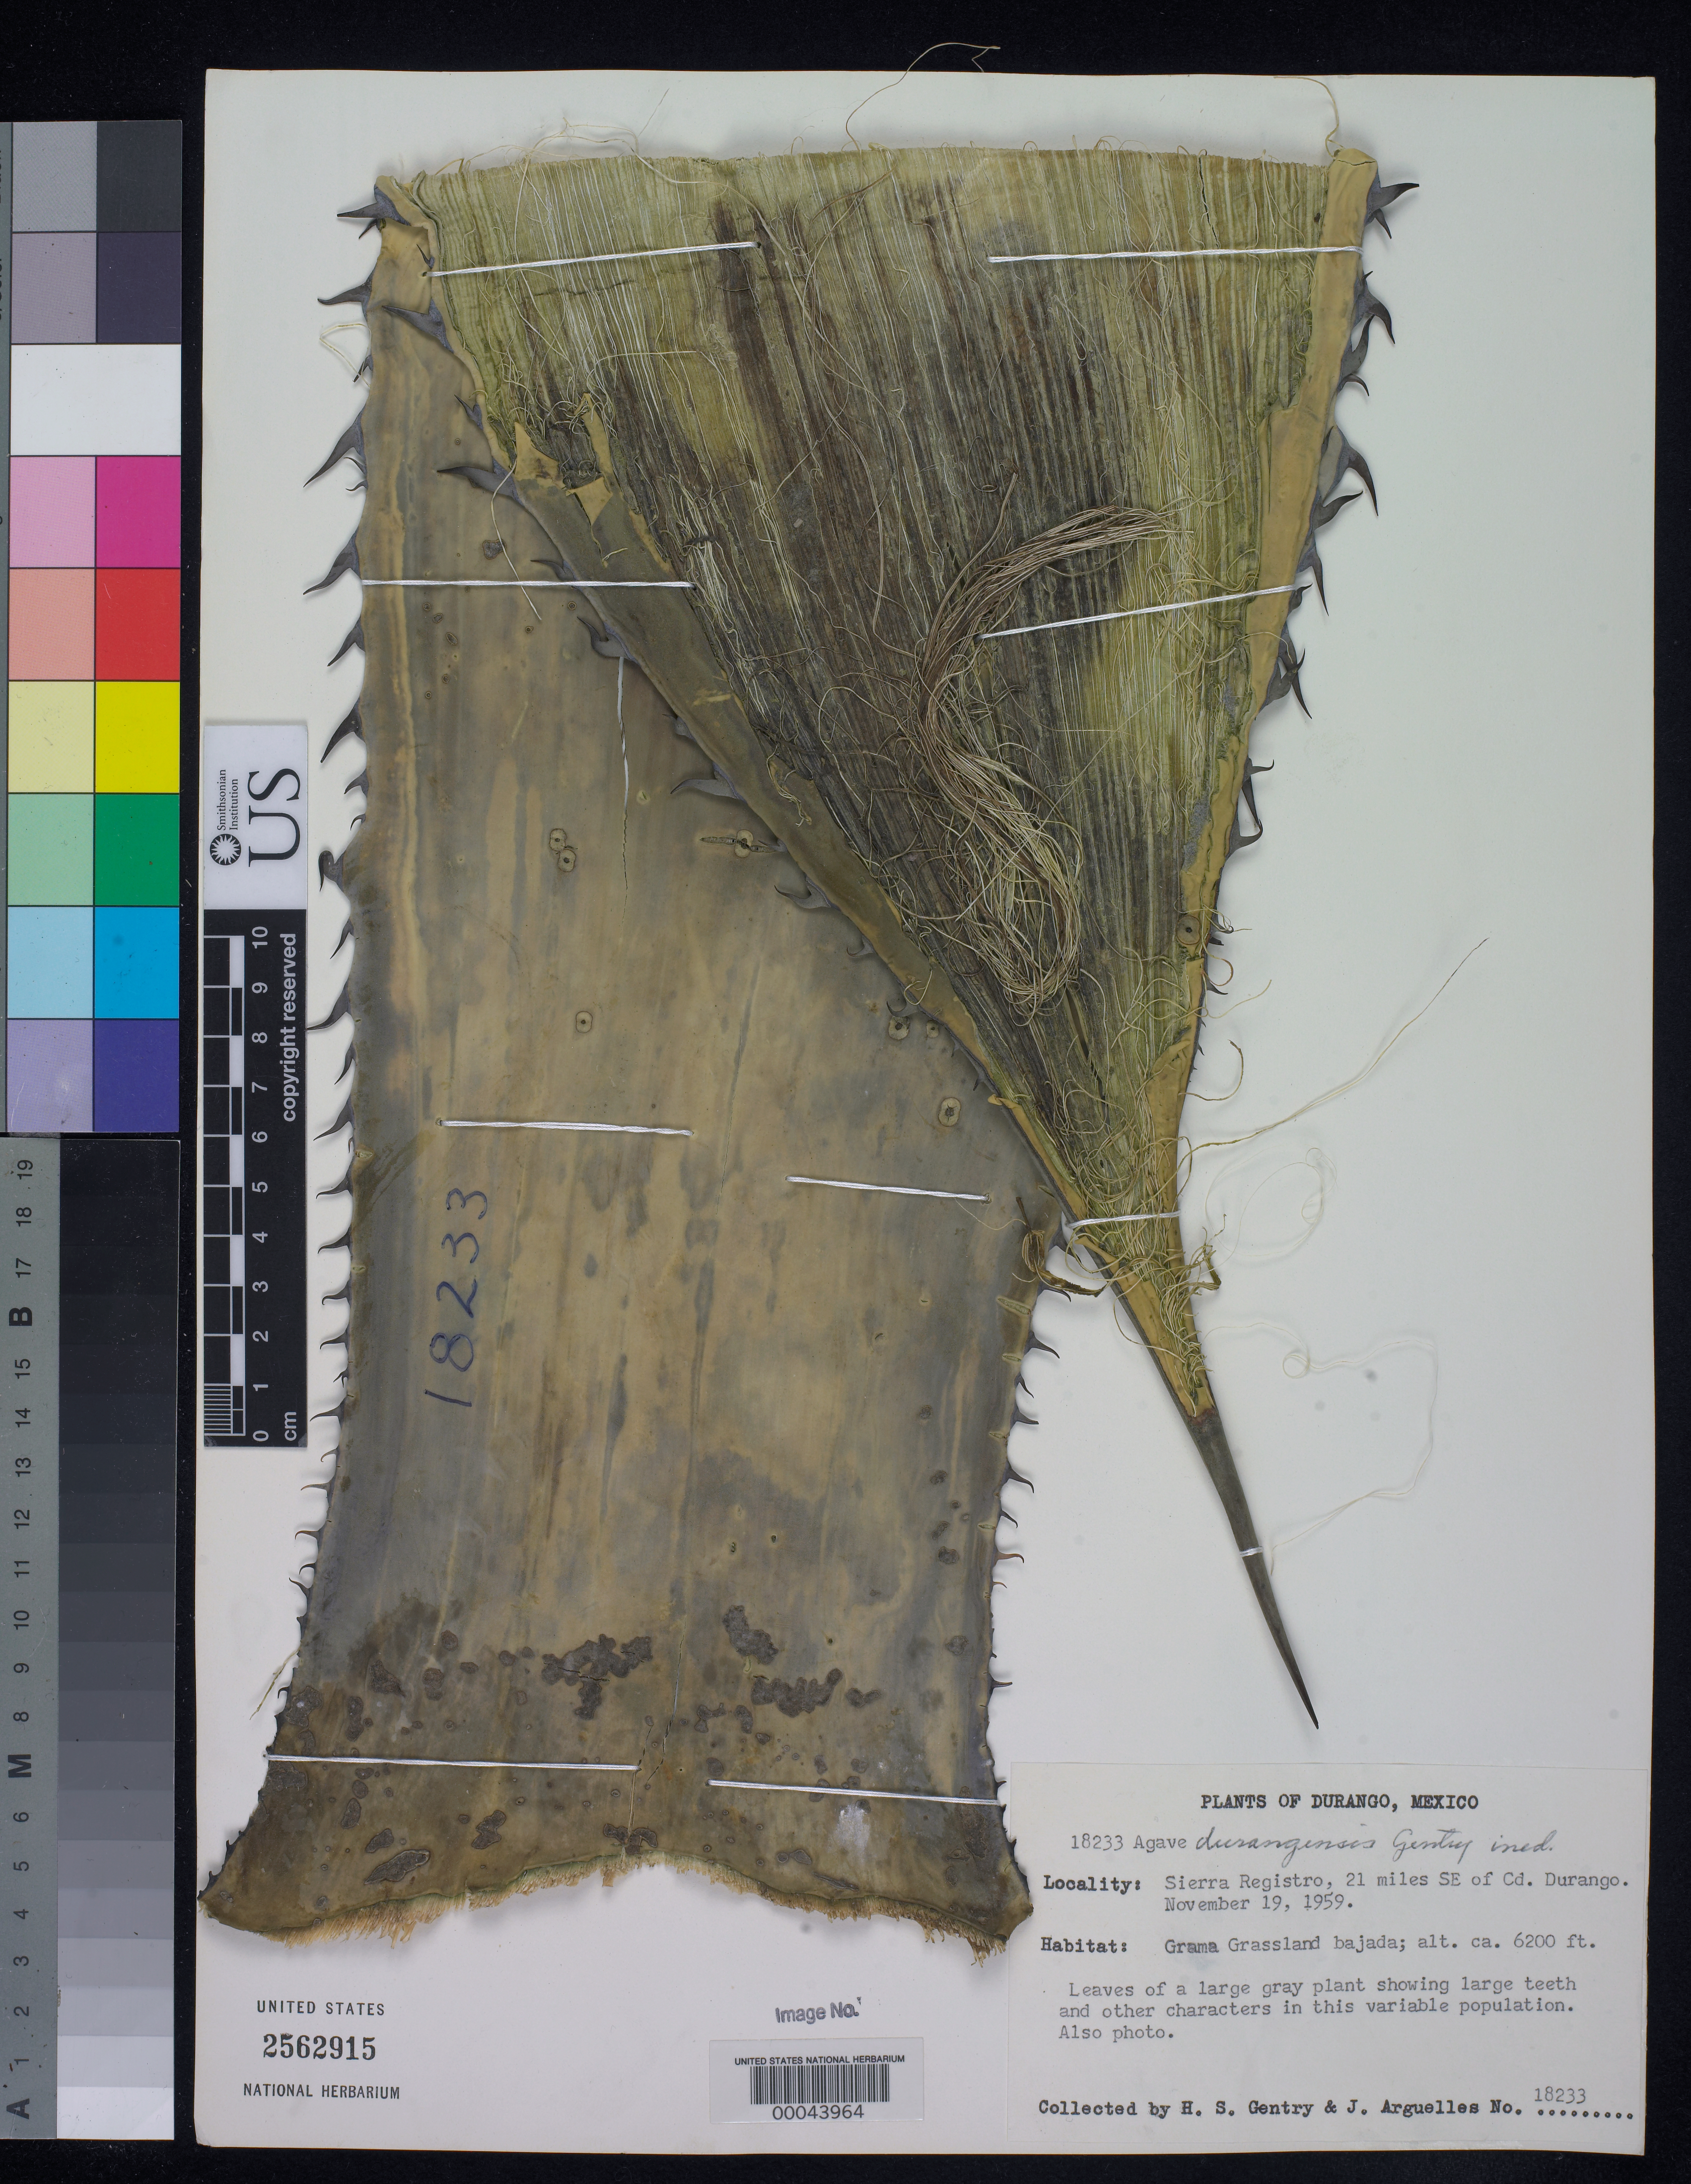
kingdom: Plantae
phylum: Tracheophyta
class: Liliopsida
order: Asparagales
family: Asparagaceae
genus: Agave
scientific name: Agave durangensis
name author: Gentry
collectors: H. S. Gentry & J. Arguelles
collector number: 18233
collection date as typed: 19 Nov 1959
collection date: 1959-11-19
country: Mexico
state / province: Durango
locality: Sierra registro, 21 mi SE of Cd Durango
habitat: Grama grassland bajada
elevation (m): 1890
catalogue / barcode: US 2562915